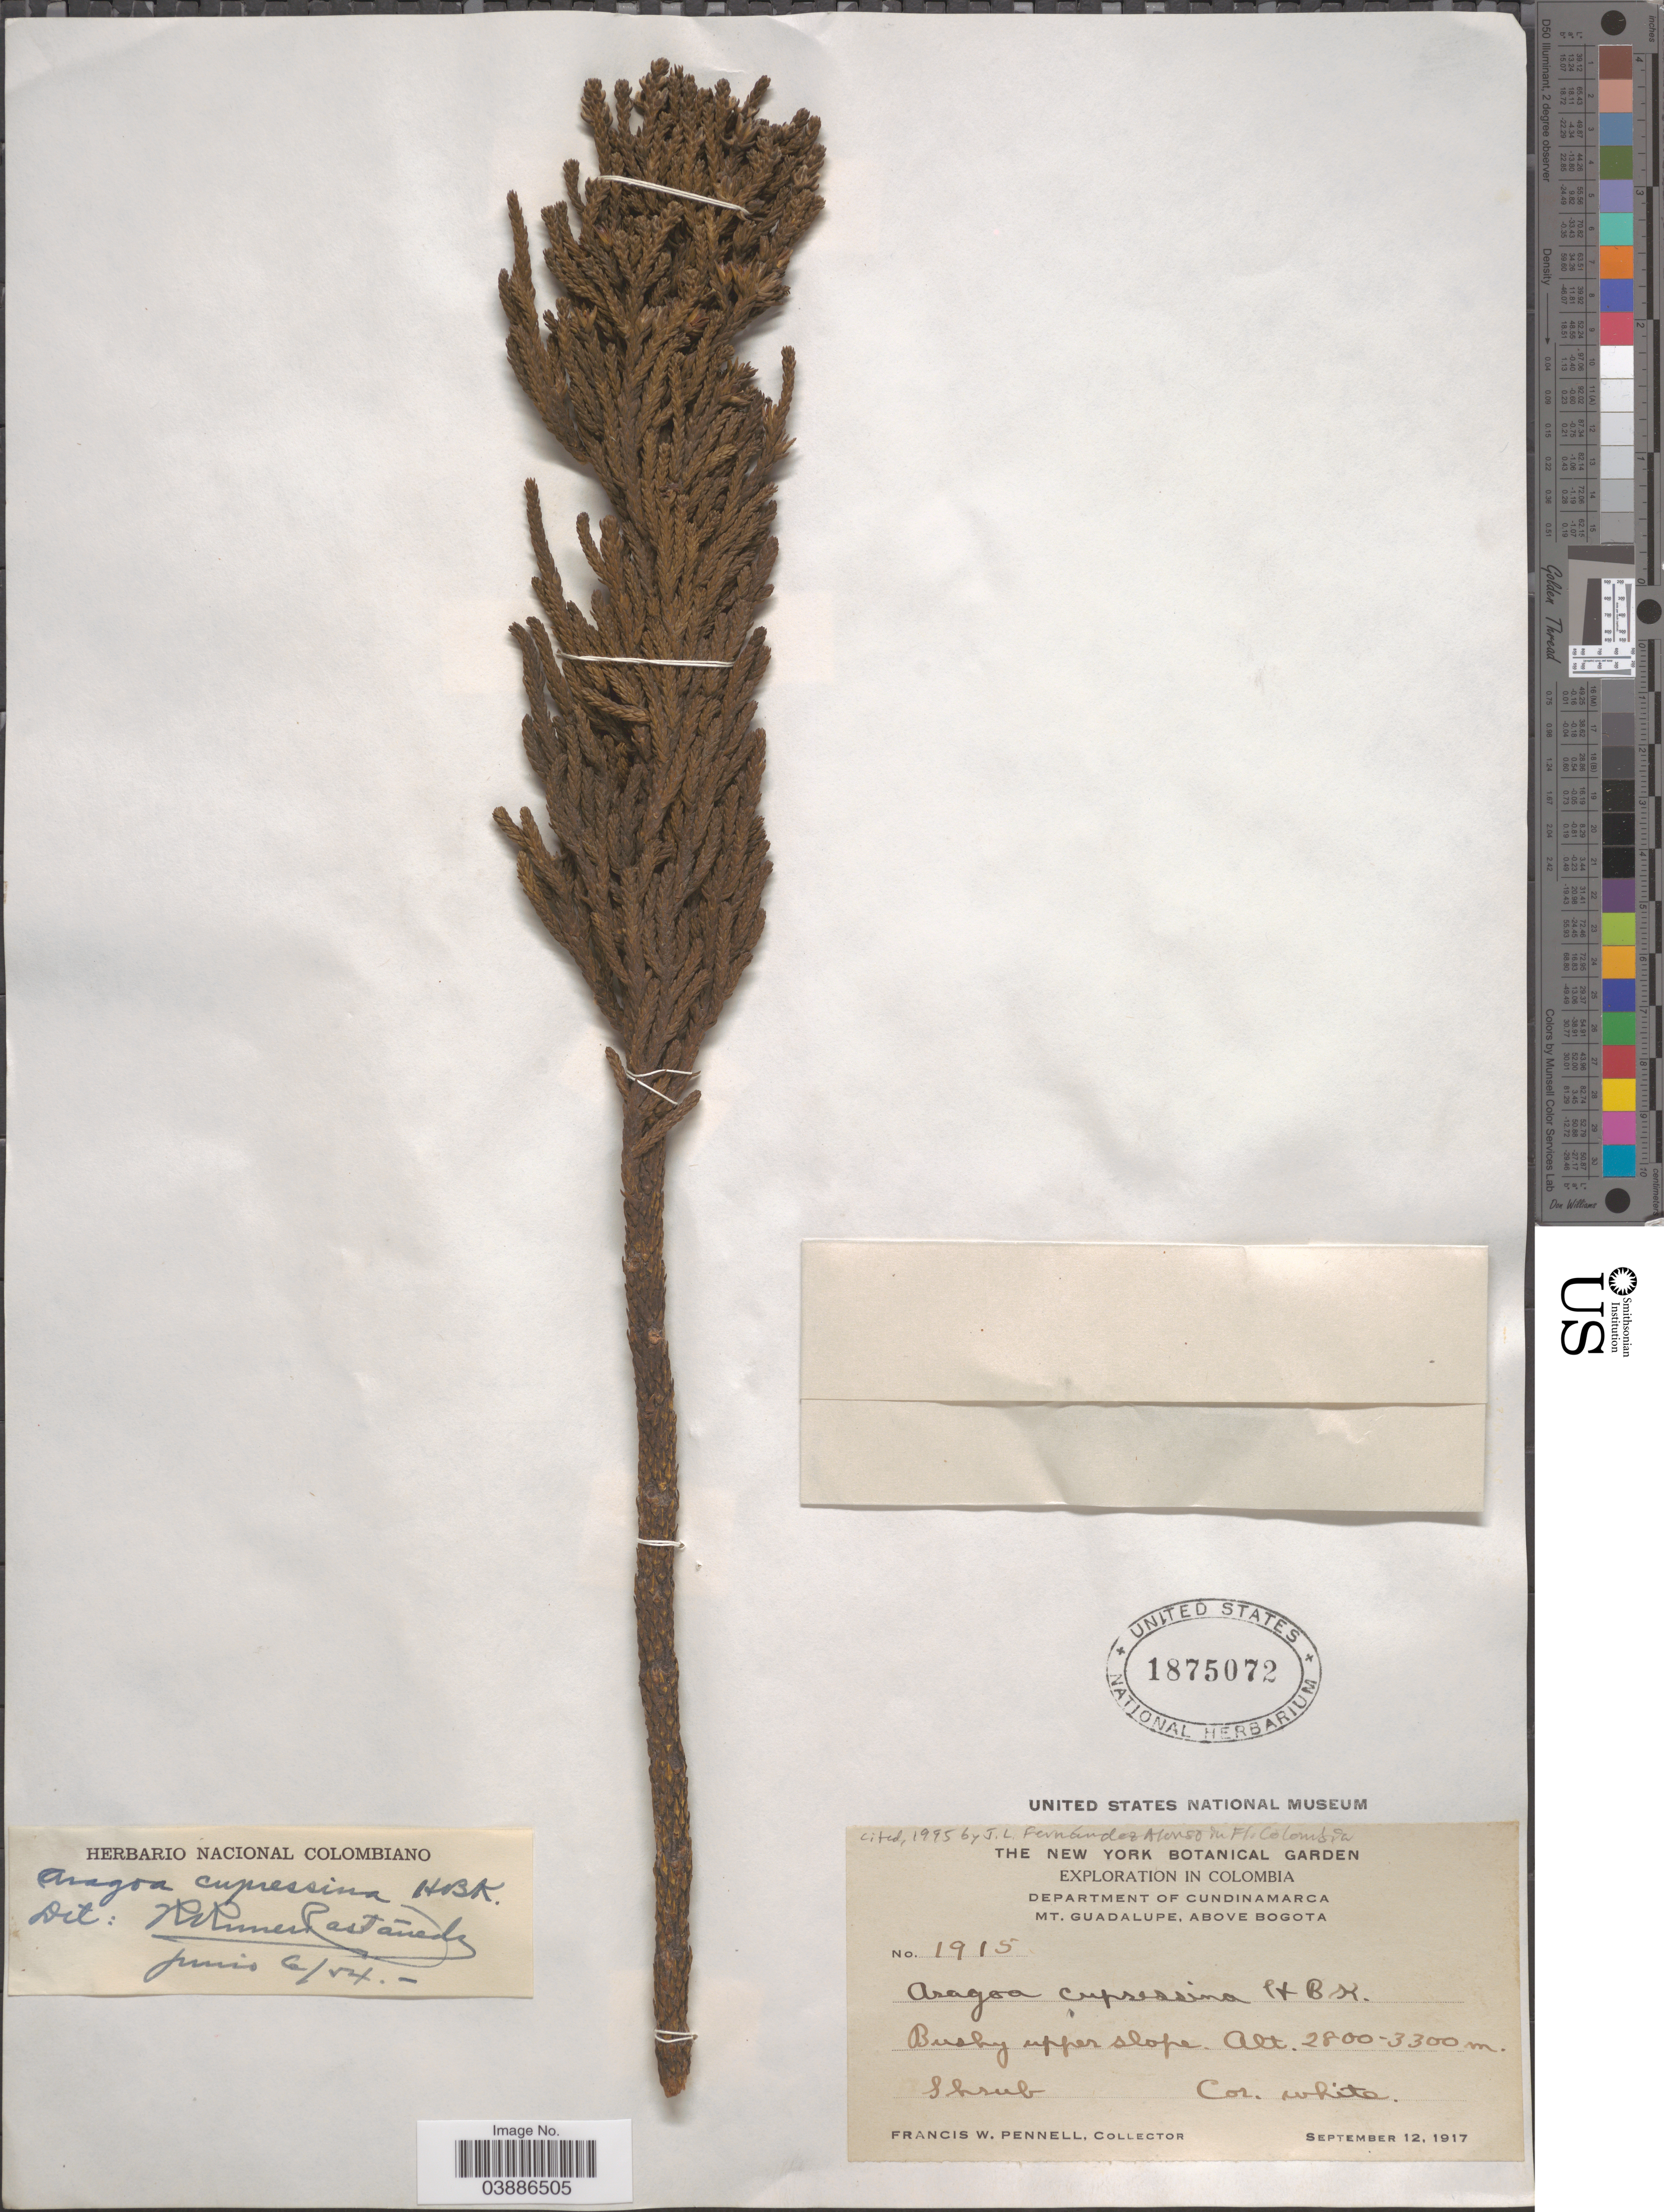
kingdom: Plantae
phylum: Tracheophyta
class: Magnoliopsida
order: Lamiales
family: Plantaginaceae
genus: Aragoa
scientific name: Aragoa cupressina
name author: Kunth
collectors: F. W. Pennell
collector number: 1915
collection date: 1917-09-12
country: Colombia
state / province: Cundinamarca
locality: Department of Cundinamarca. Mt. Guadalupe, above Bogota. Bushy upper slope.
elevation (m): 2800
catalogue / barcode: US 1875072